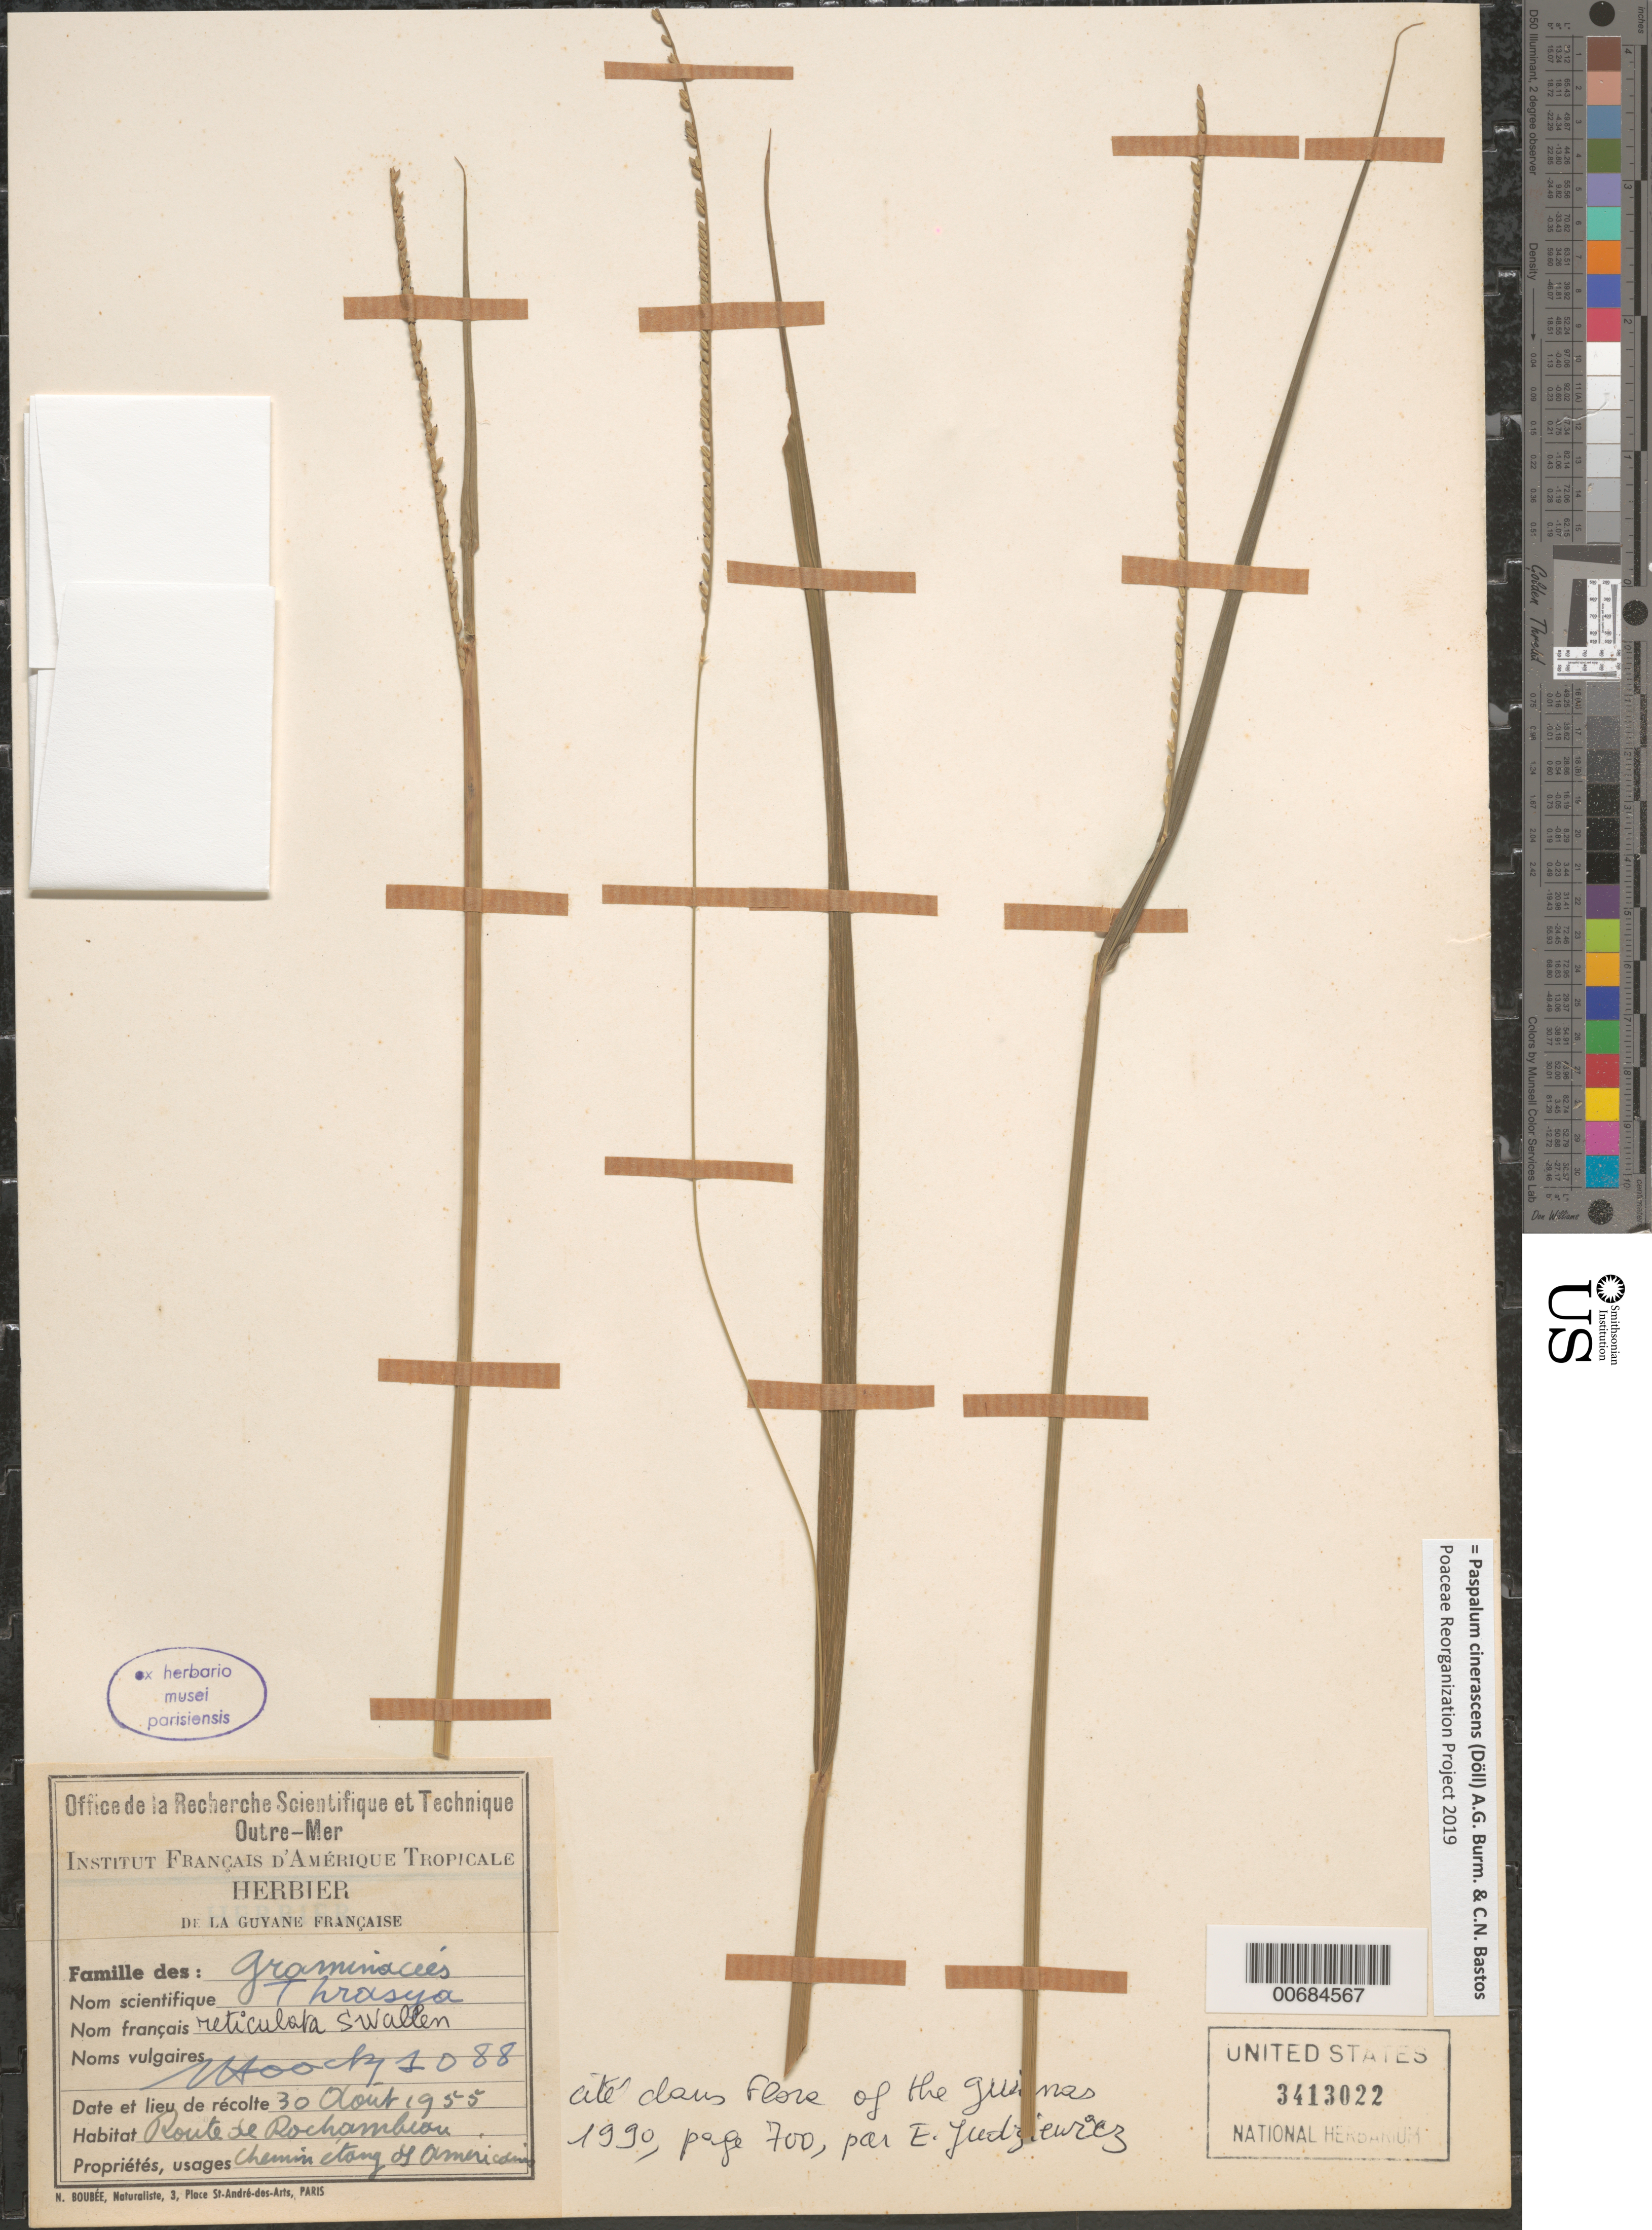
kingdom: Plantae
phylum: Tracheophyta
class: Liliopsida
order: Poales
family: Poaceae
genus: Thrasya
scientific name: Thrasya reticulata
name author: Swallen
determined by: Judziewicz, E. J.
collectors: J. Hoock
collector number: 1088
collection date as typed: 30-Aug-55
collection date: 1955-08-30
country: French Guiana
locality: Rochambeau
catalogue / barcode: US 3413022